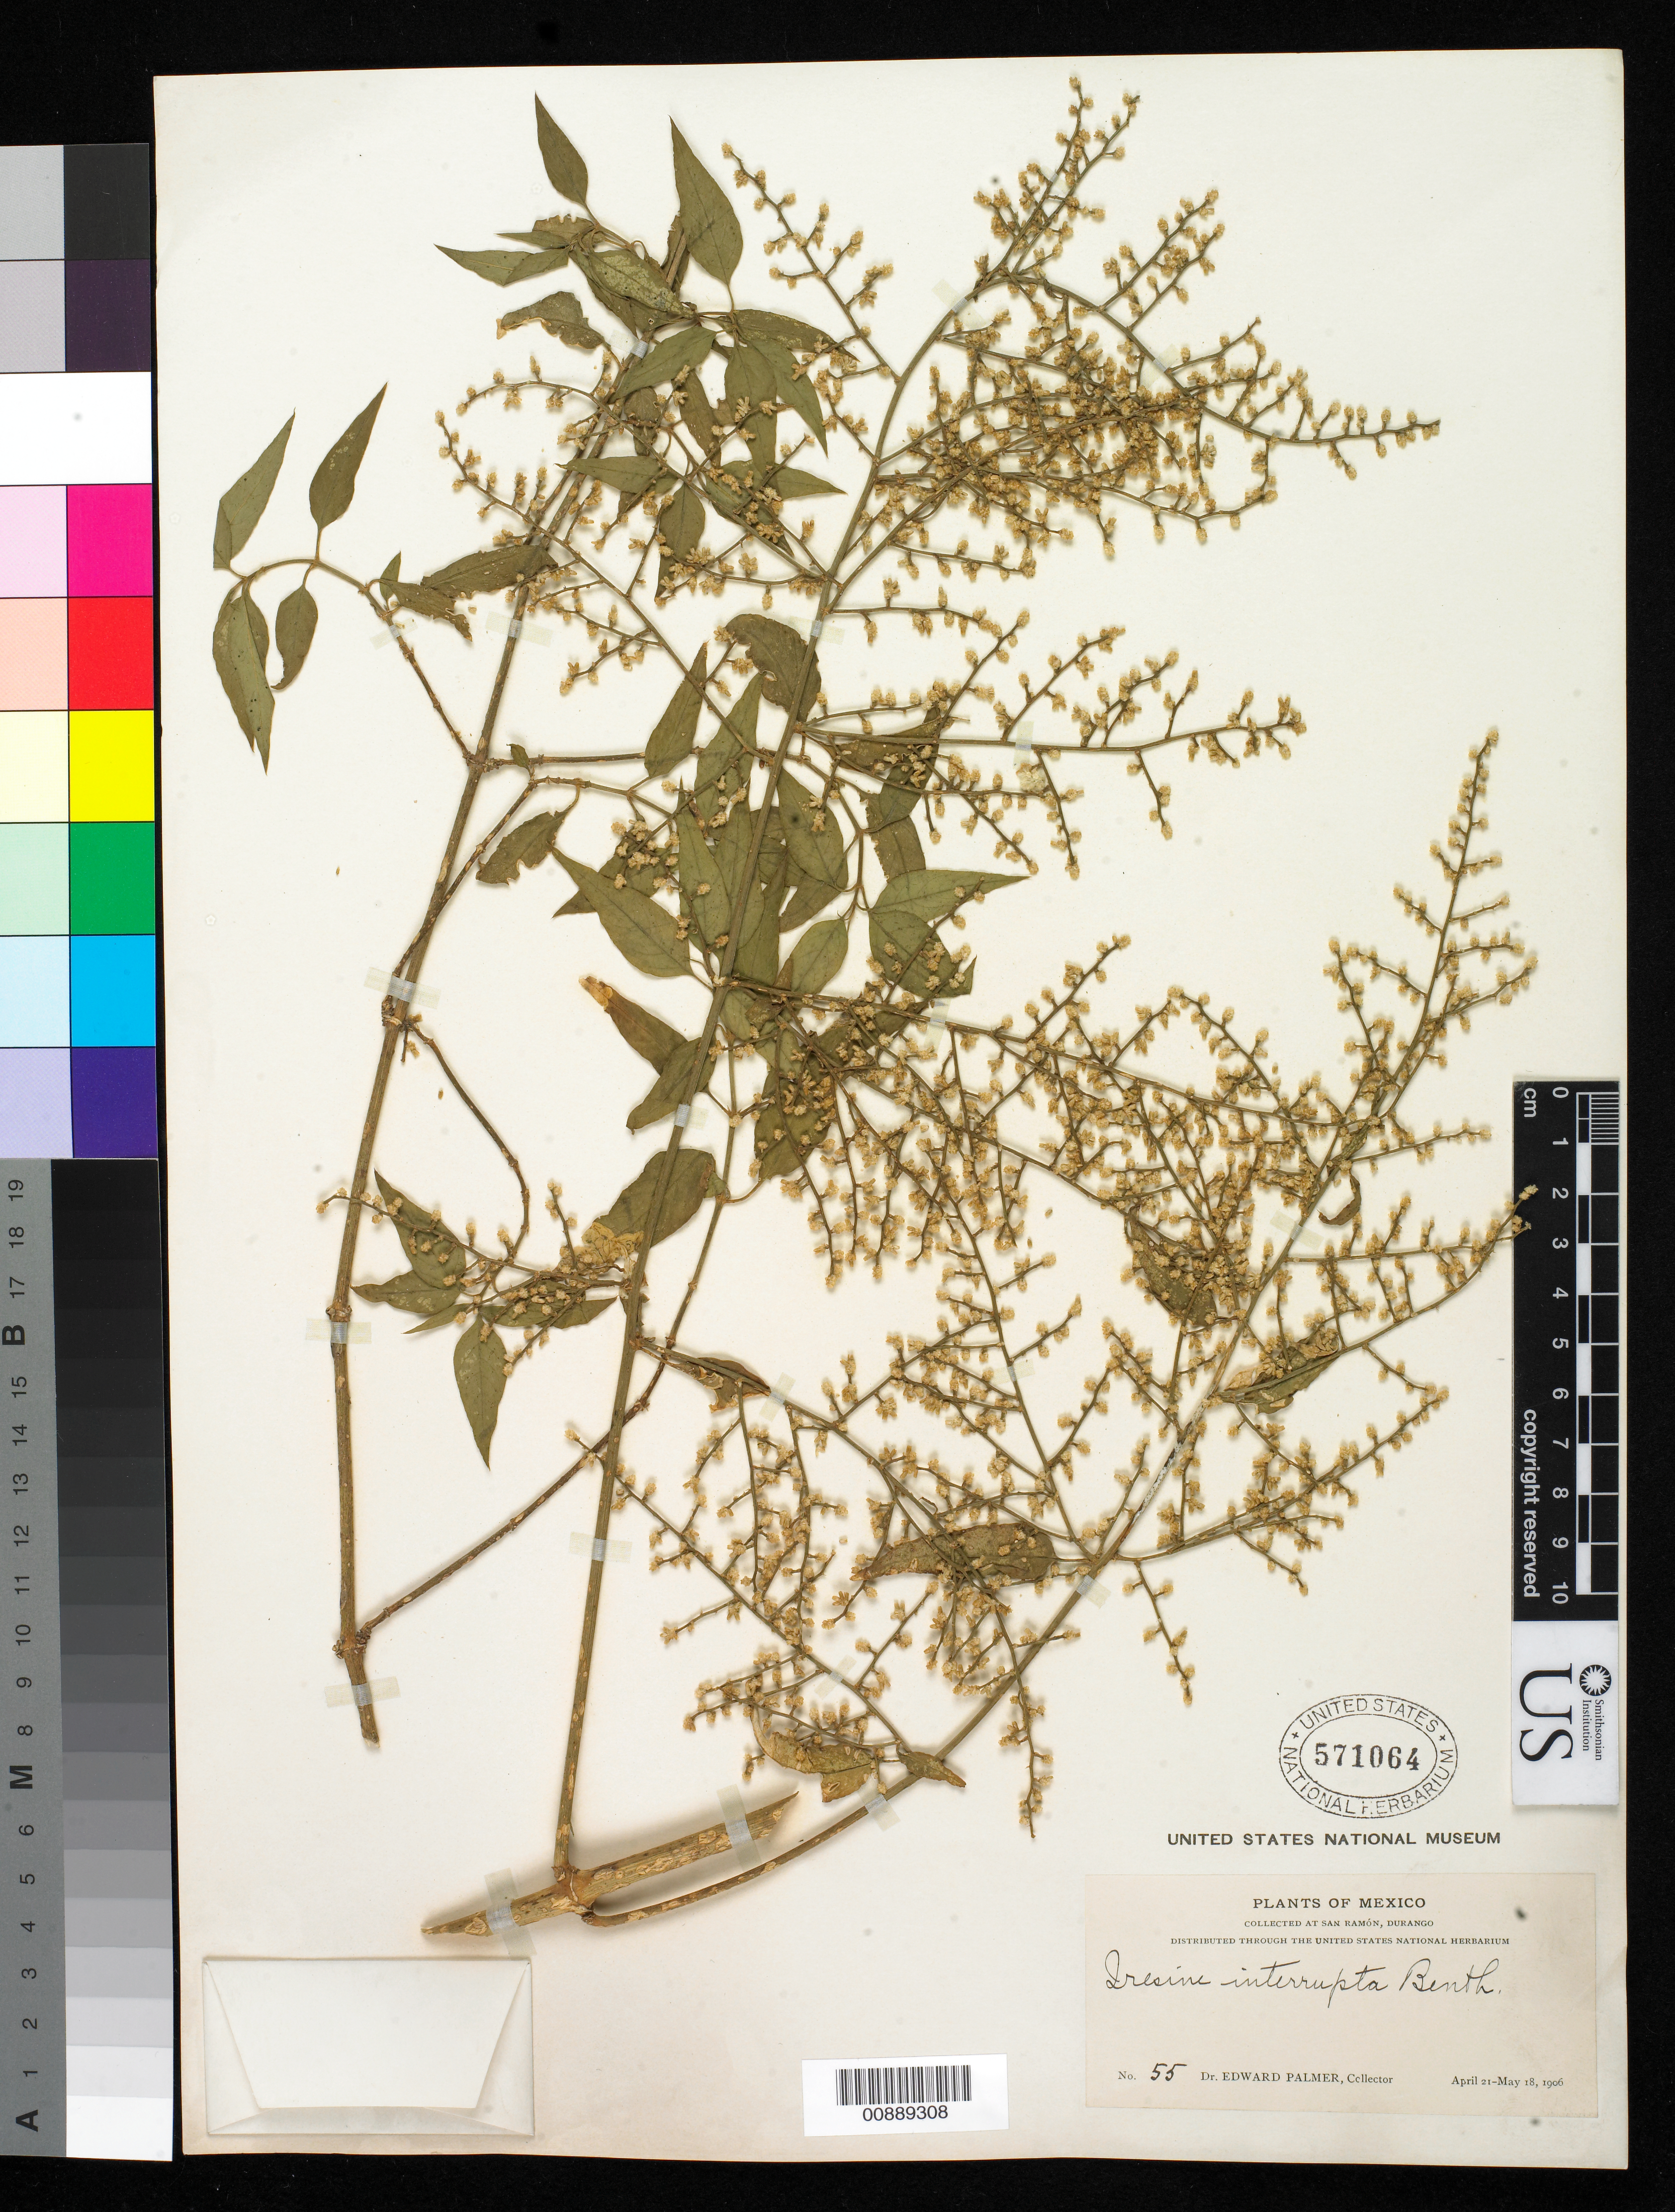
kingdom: Plantae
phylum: Tracheophyta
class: Magnoliopsida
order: Caryophyllales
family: Amaranthaceae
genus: Iresine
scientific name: Iresine interrupta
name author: Benth.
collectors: E. Palmer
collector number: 55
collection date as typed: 21 Apr 1906 to 18 May 1906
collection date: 1906-04-21/1906-05-18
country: Mexico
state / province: Durango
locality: San Ramón, Durango.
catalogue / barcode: US 571064